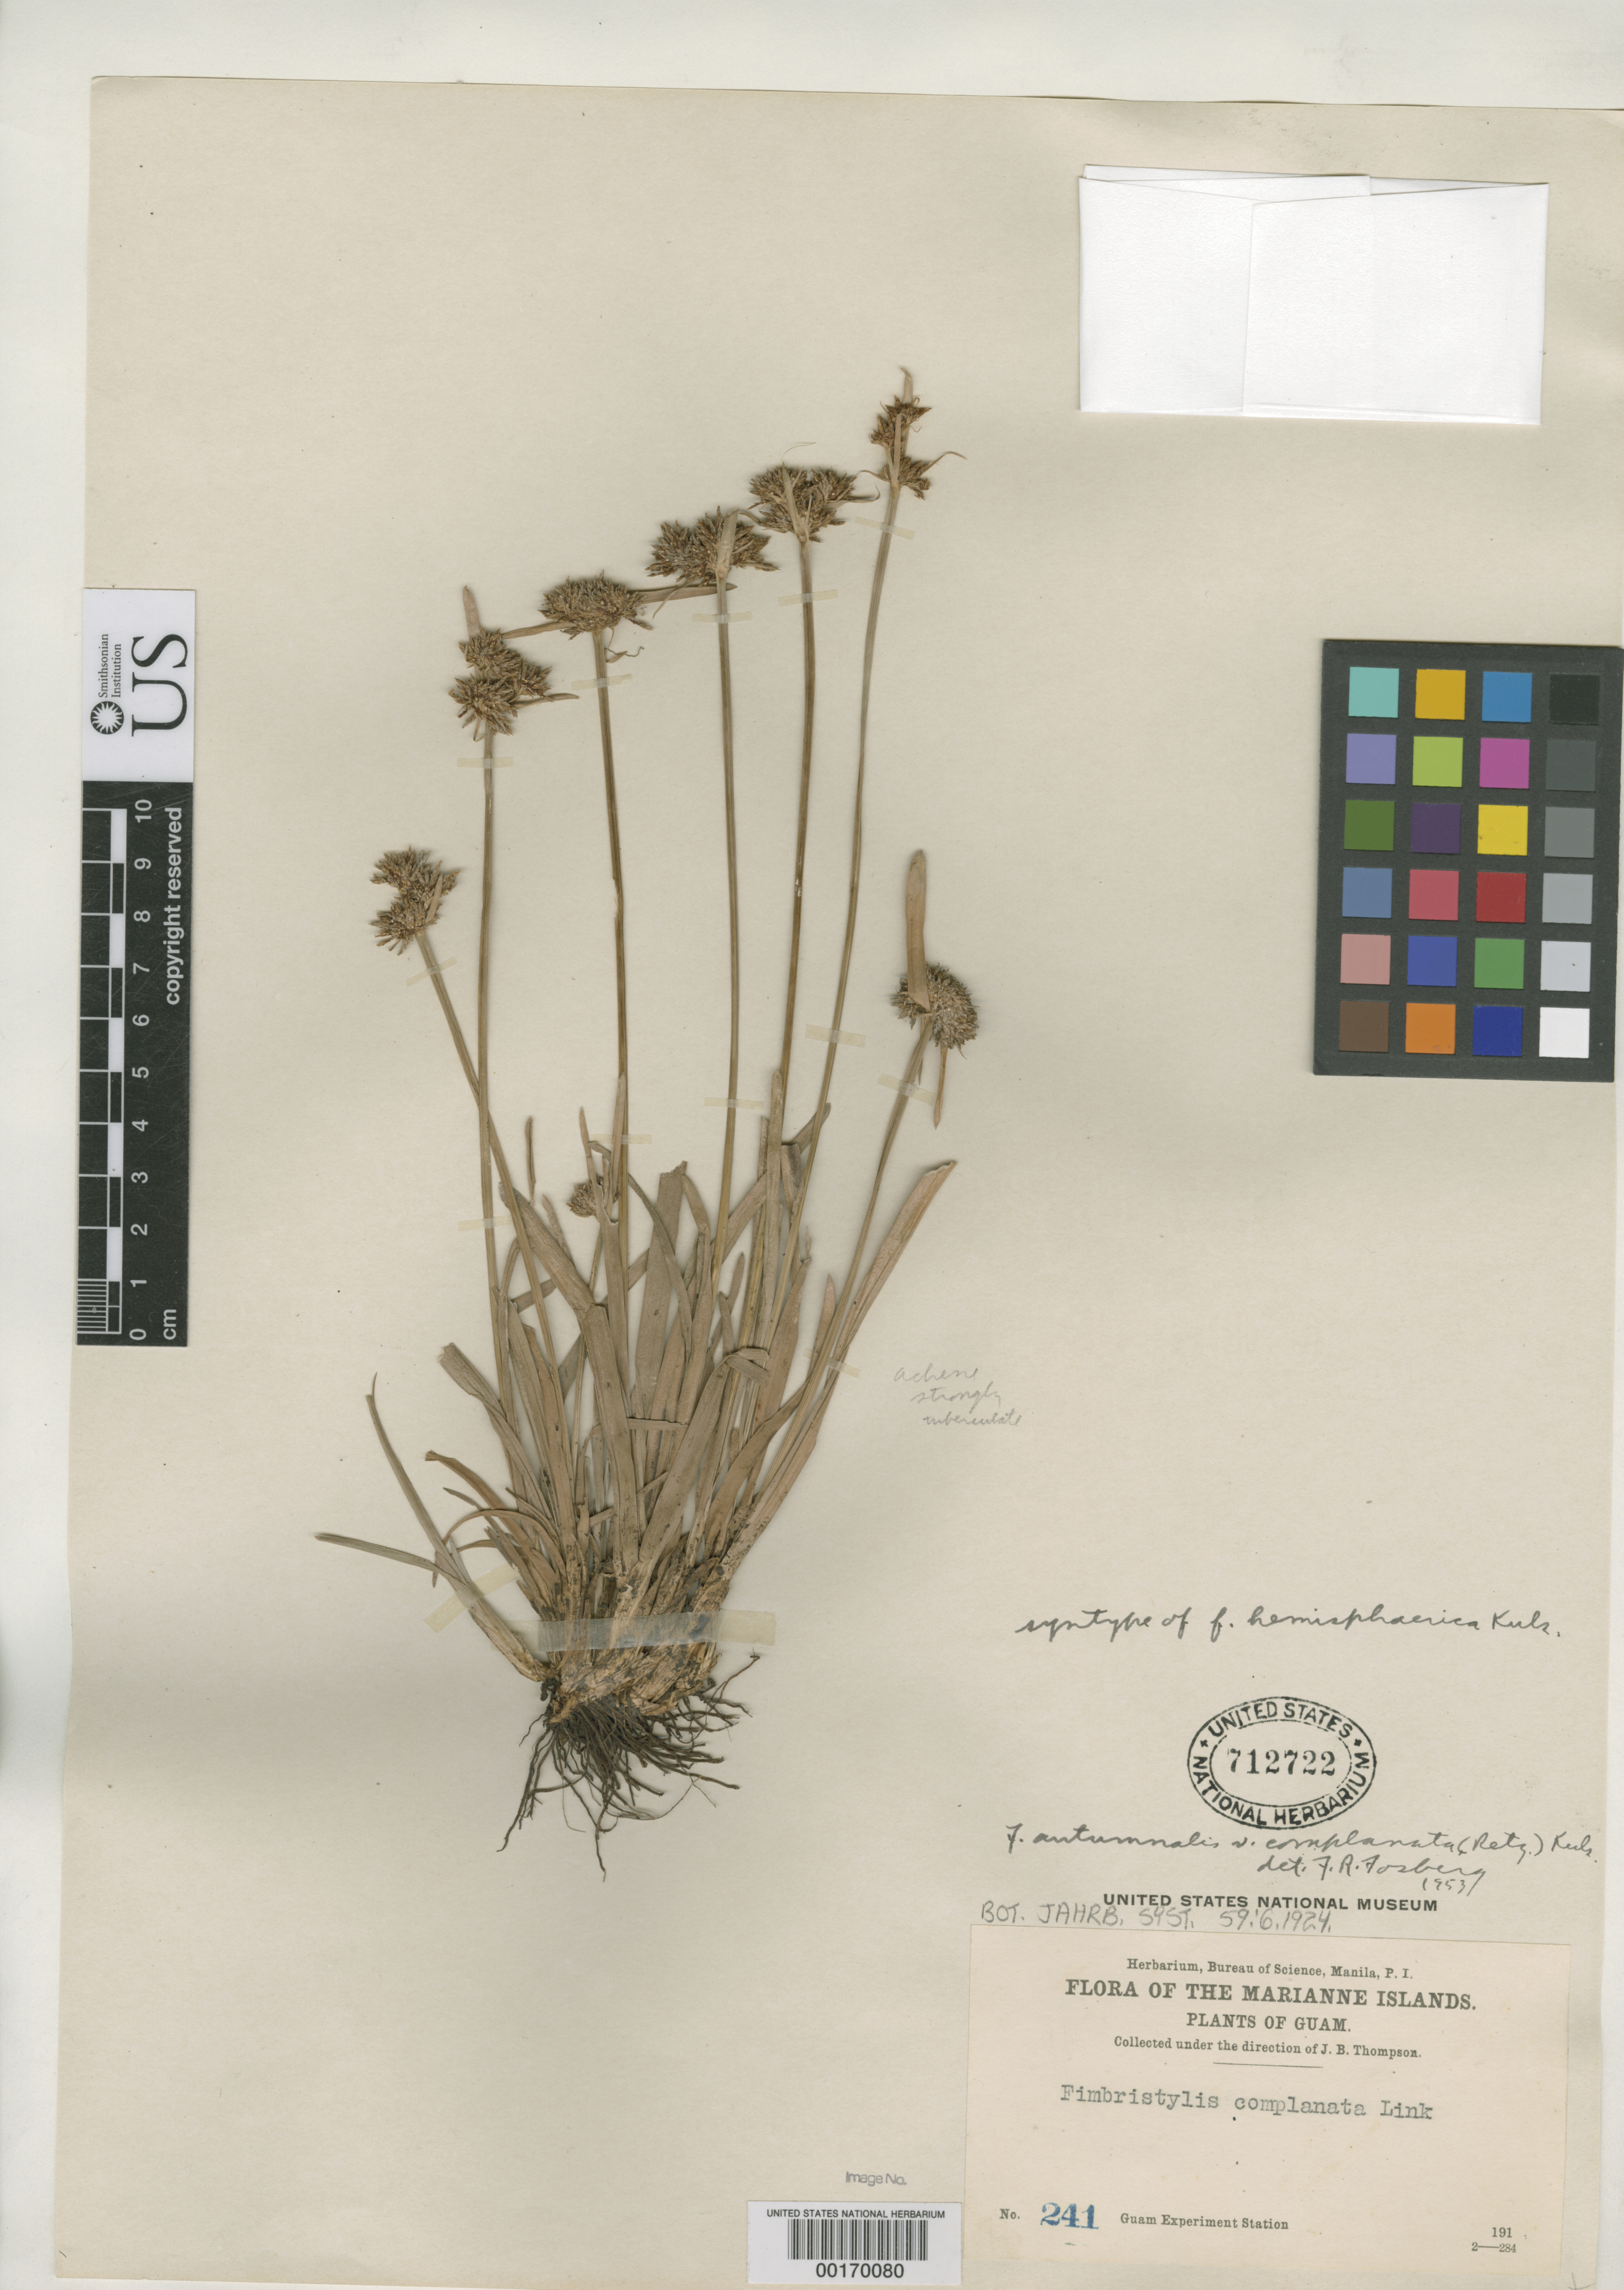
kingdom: Plantae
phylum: Tracheophyta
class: Liliopsida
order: Poales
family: Cyperaceae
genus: Fimbristylis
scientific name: Fimbristylis autumnalis f. hemisphaerica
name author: Kük.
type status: Syntype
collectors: J. B. Thompson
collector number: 241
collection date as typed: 1911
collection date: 1911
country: Guam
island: Guam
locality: Guam Experiment Station.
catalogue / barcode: US 712722